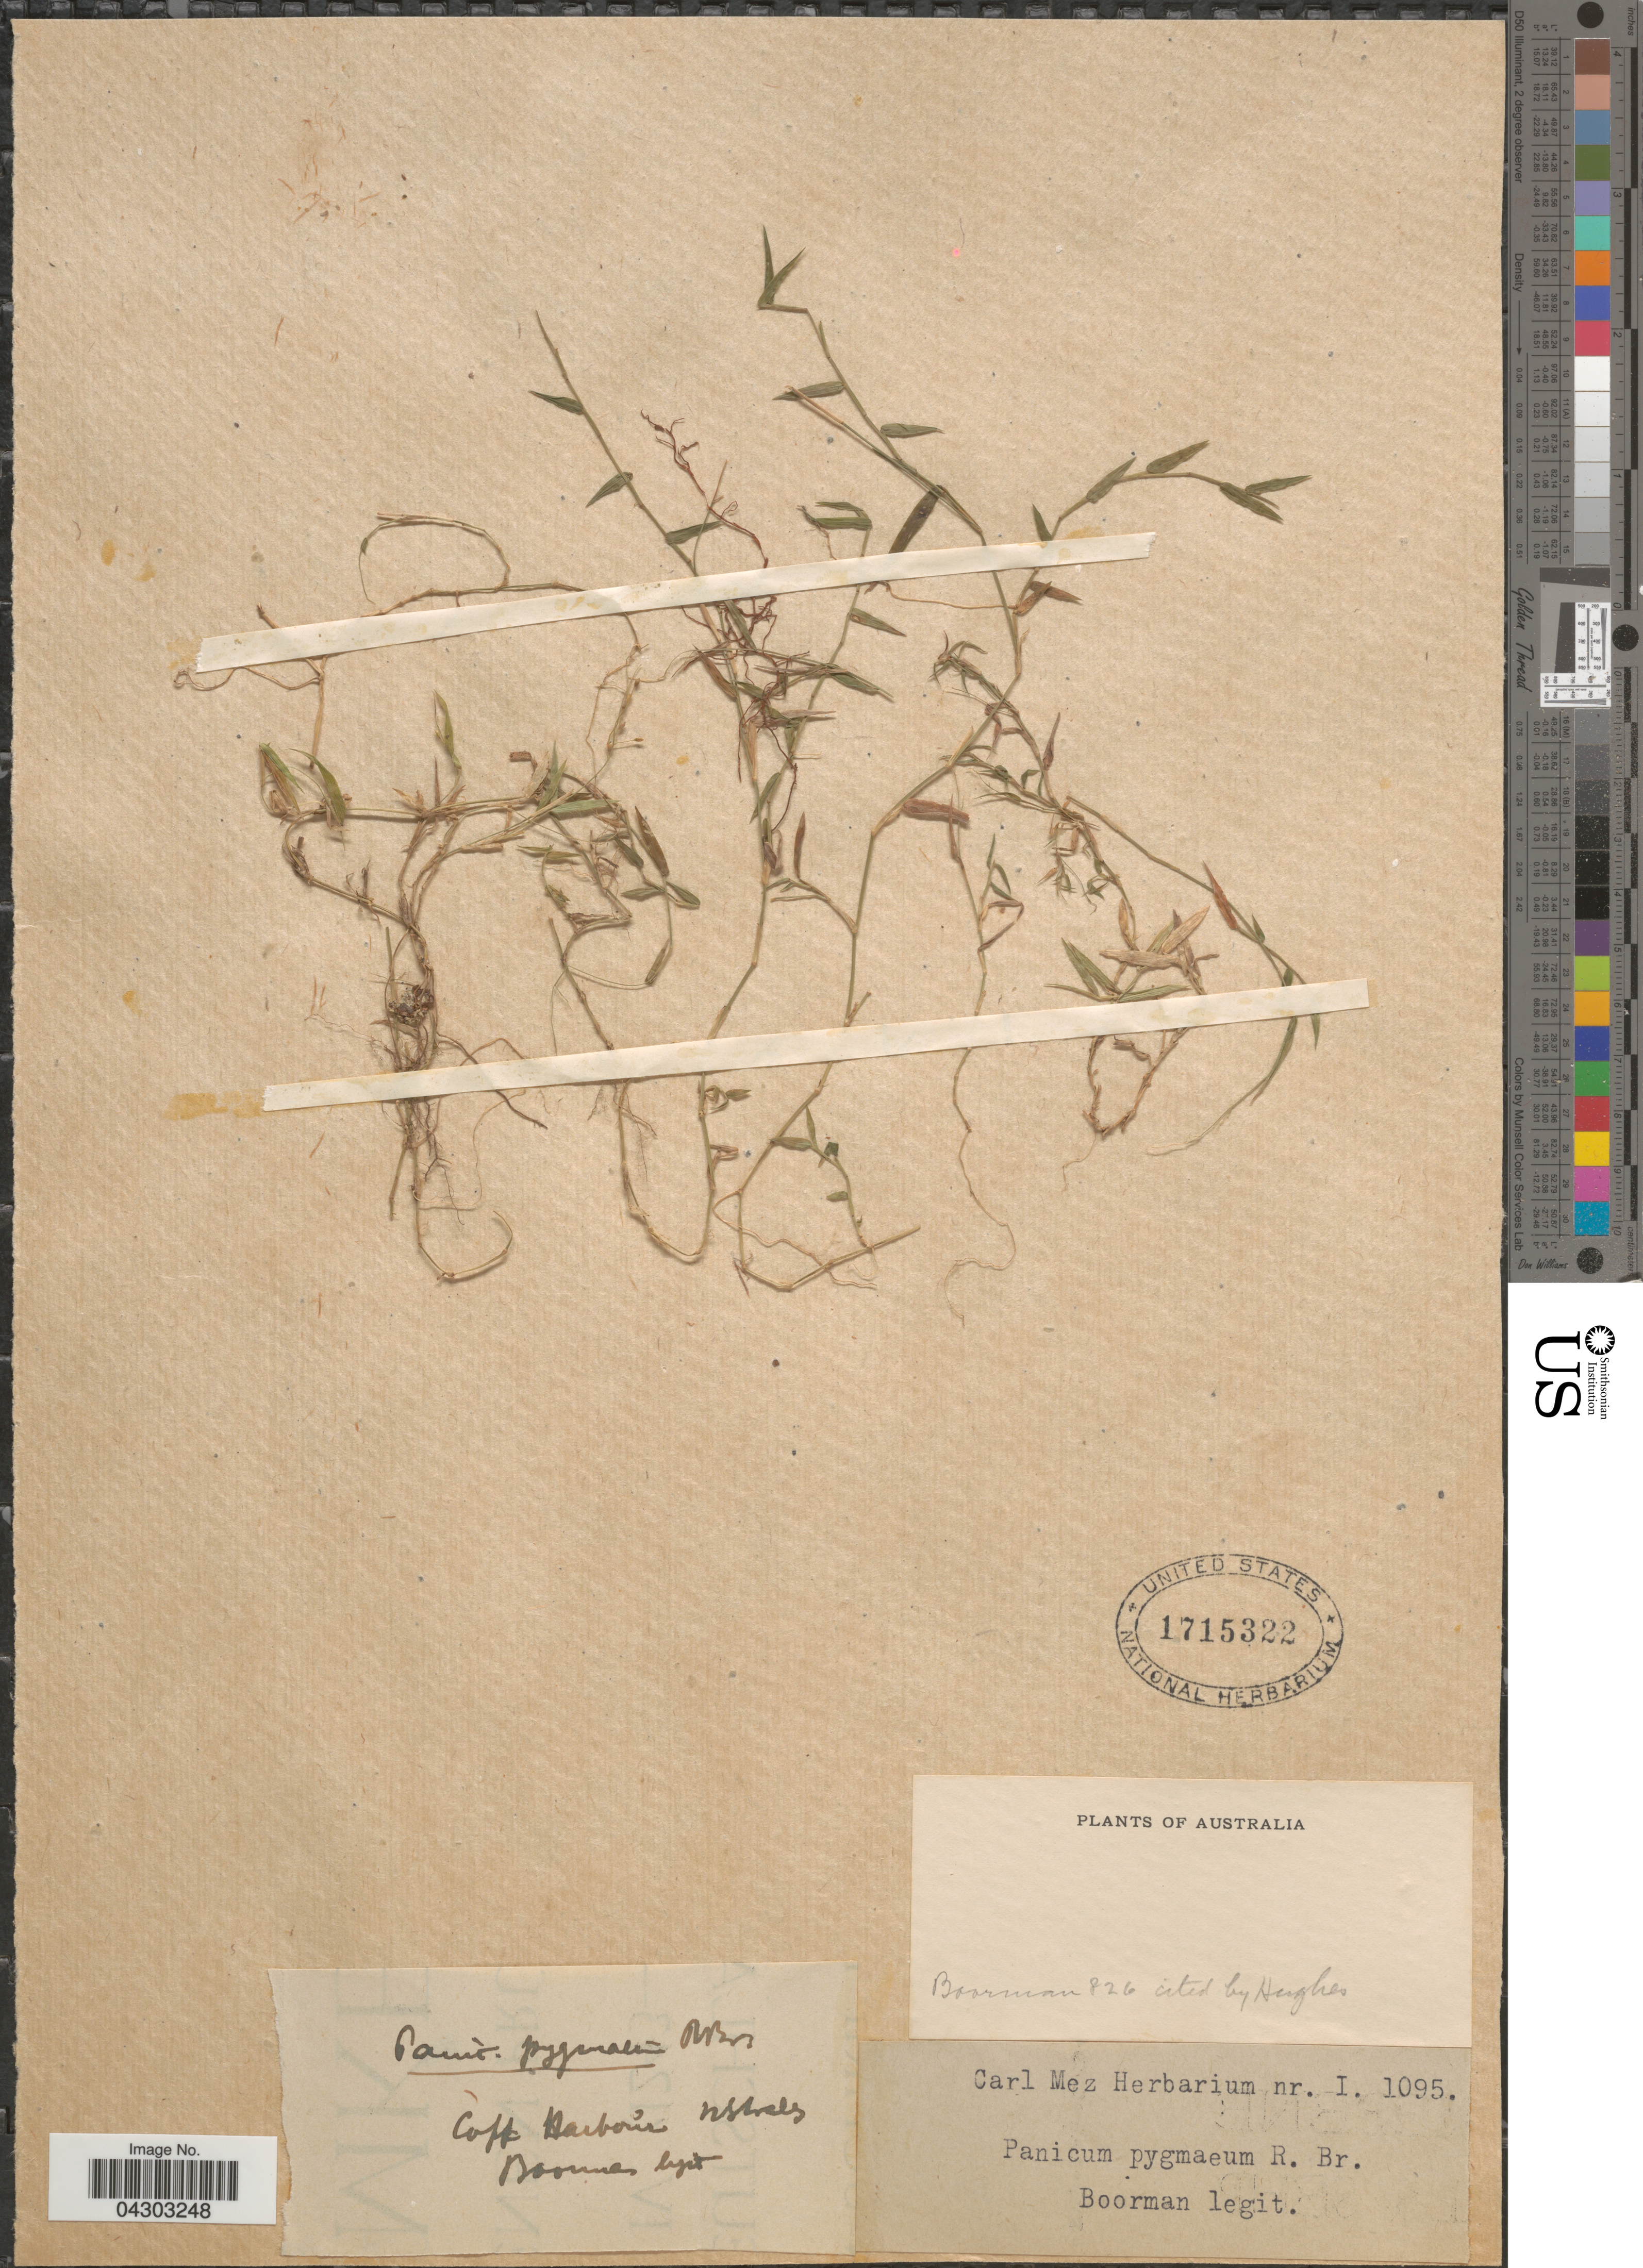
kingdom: Plantae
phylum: Tracheophyta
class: Liliopsida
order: Poales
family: Poaceae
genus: Panicum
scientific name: Panicum pygmaeum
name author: R. Br.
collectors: -. Boorman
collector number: I1095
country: Australia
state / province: New South Wales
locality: Coffs Harbour.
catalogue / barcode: US 1715322